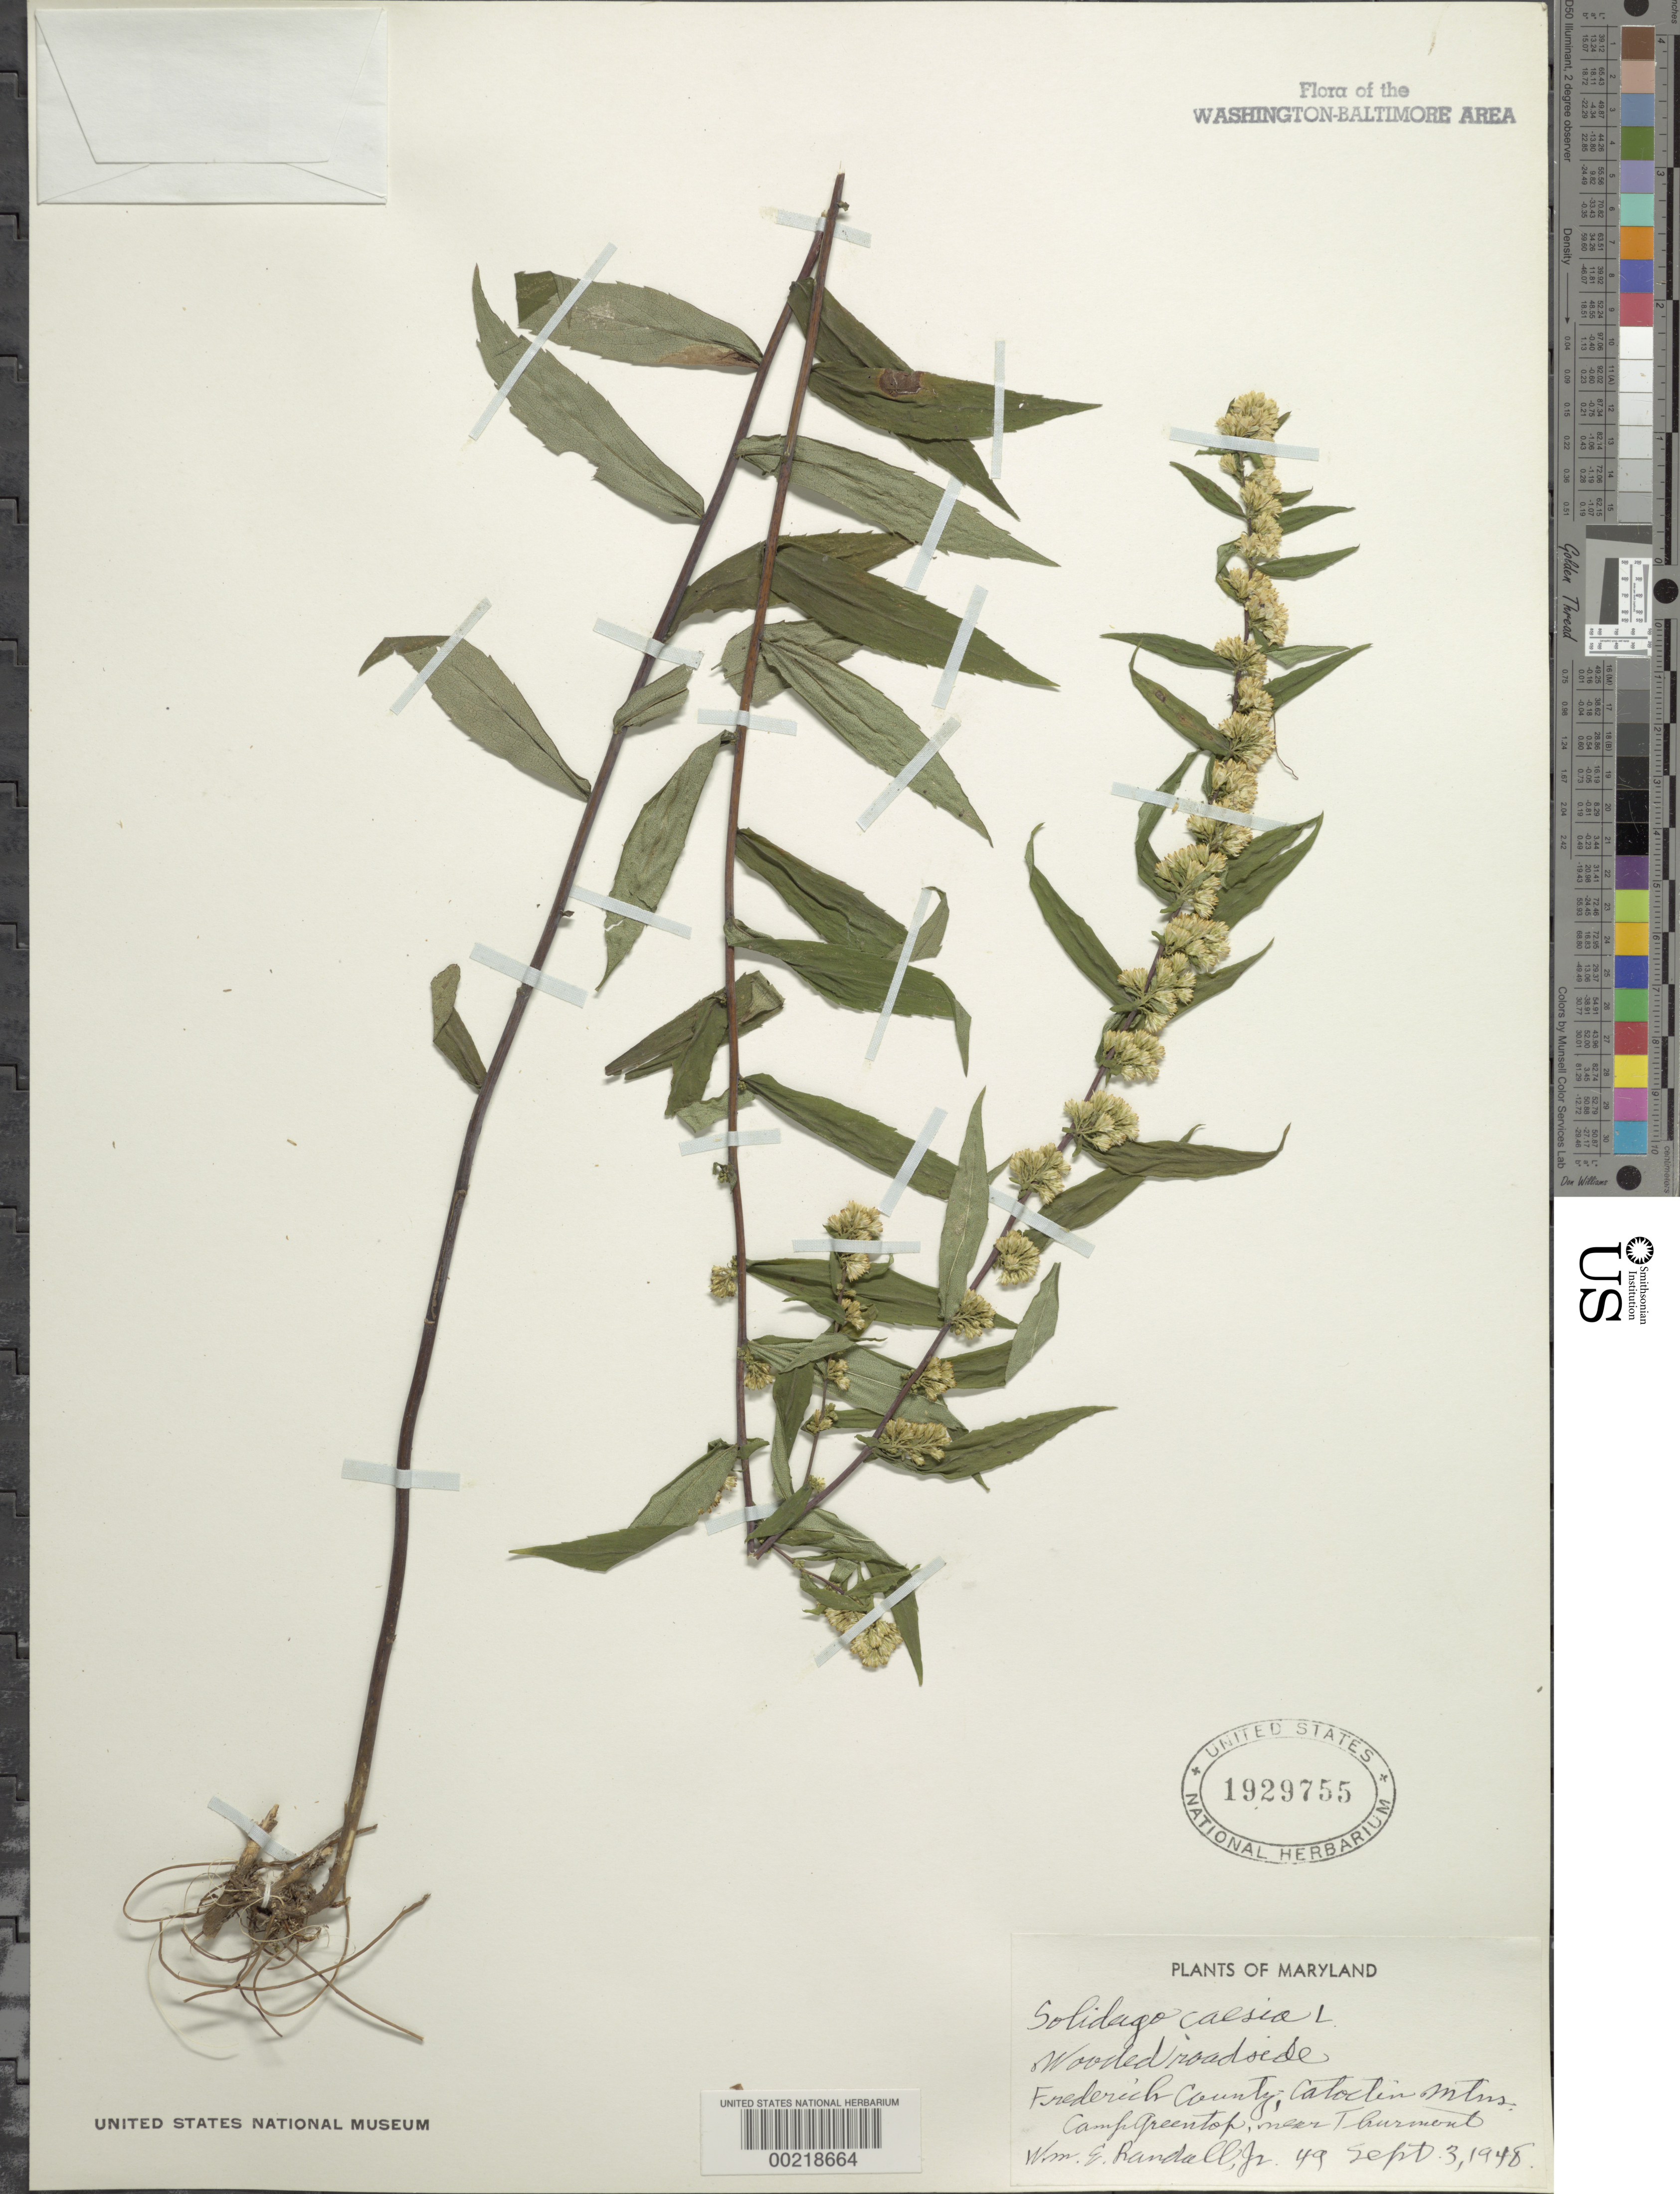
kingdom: Plantae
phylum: Tracheophyta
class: Magnoliopsida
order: Asterales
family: Asteraceae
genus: Solidago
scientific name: Solidago caesia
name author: L.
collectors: W. Randall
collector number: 49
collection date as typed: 03 Sep 1948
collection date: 1948-09-03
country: United States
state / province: Maryland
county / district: Frederick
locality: Catoctin Mountains, Camp Greentop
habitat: Wooded roadside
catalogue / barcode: US 1929755